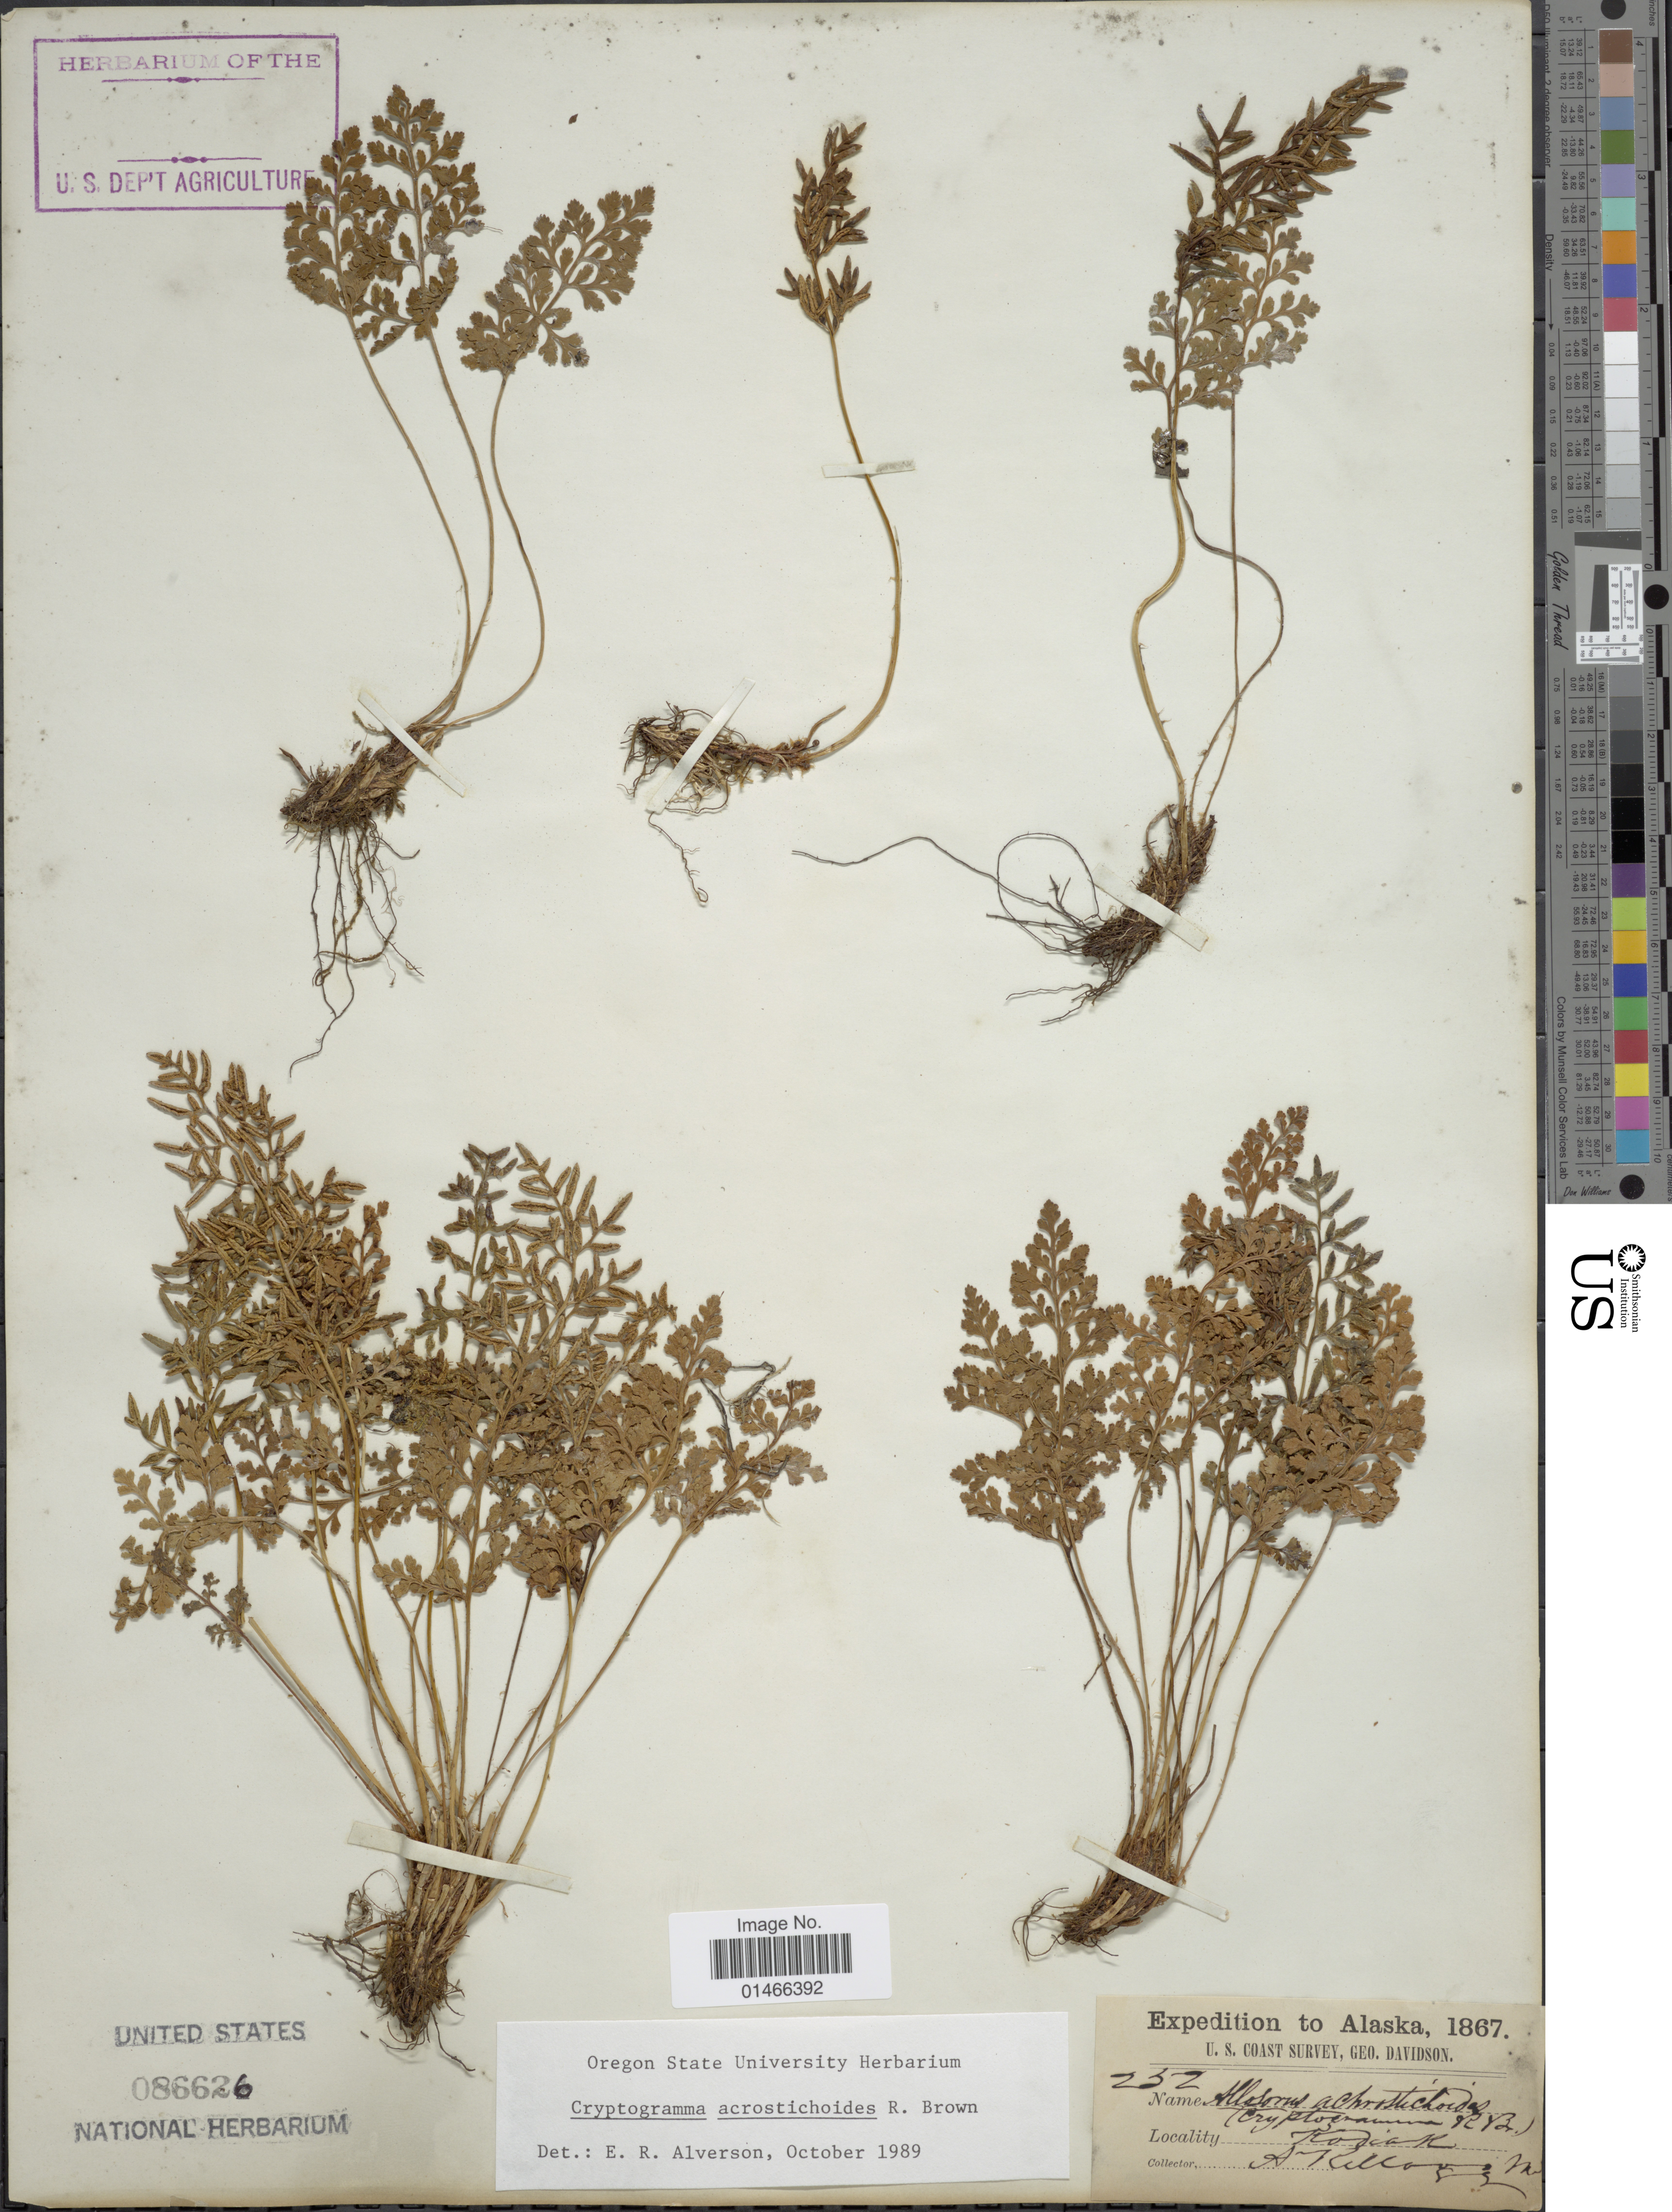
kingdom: Plantae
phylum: Tracheophyta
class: Polypodiopsida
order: Polypodiales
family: Pteridaceae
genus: Cryptogramma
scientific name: Cryptogramma acrostichoides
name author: R. Br.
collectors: A. Kellog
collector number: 232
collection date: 1867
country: United States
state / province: Alaska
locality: Kodiak.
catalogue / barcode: US 86626